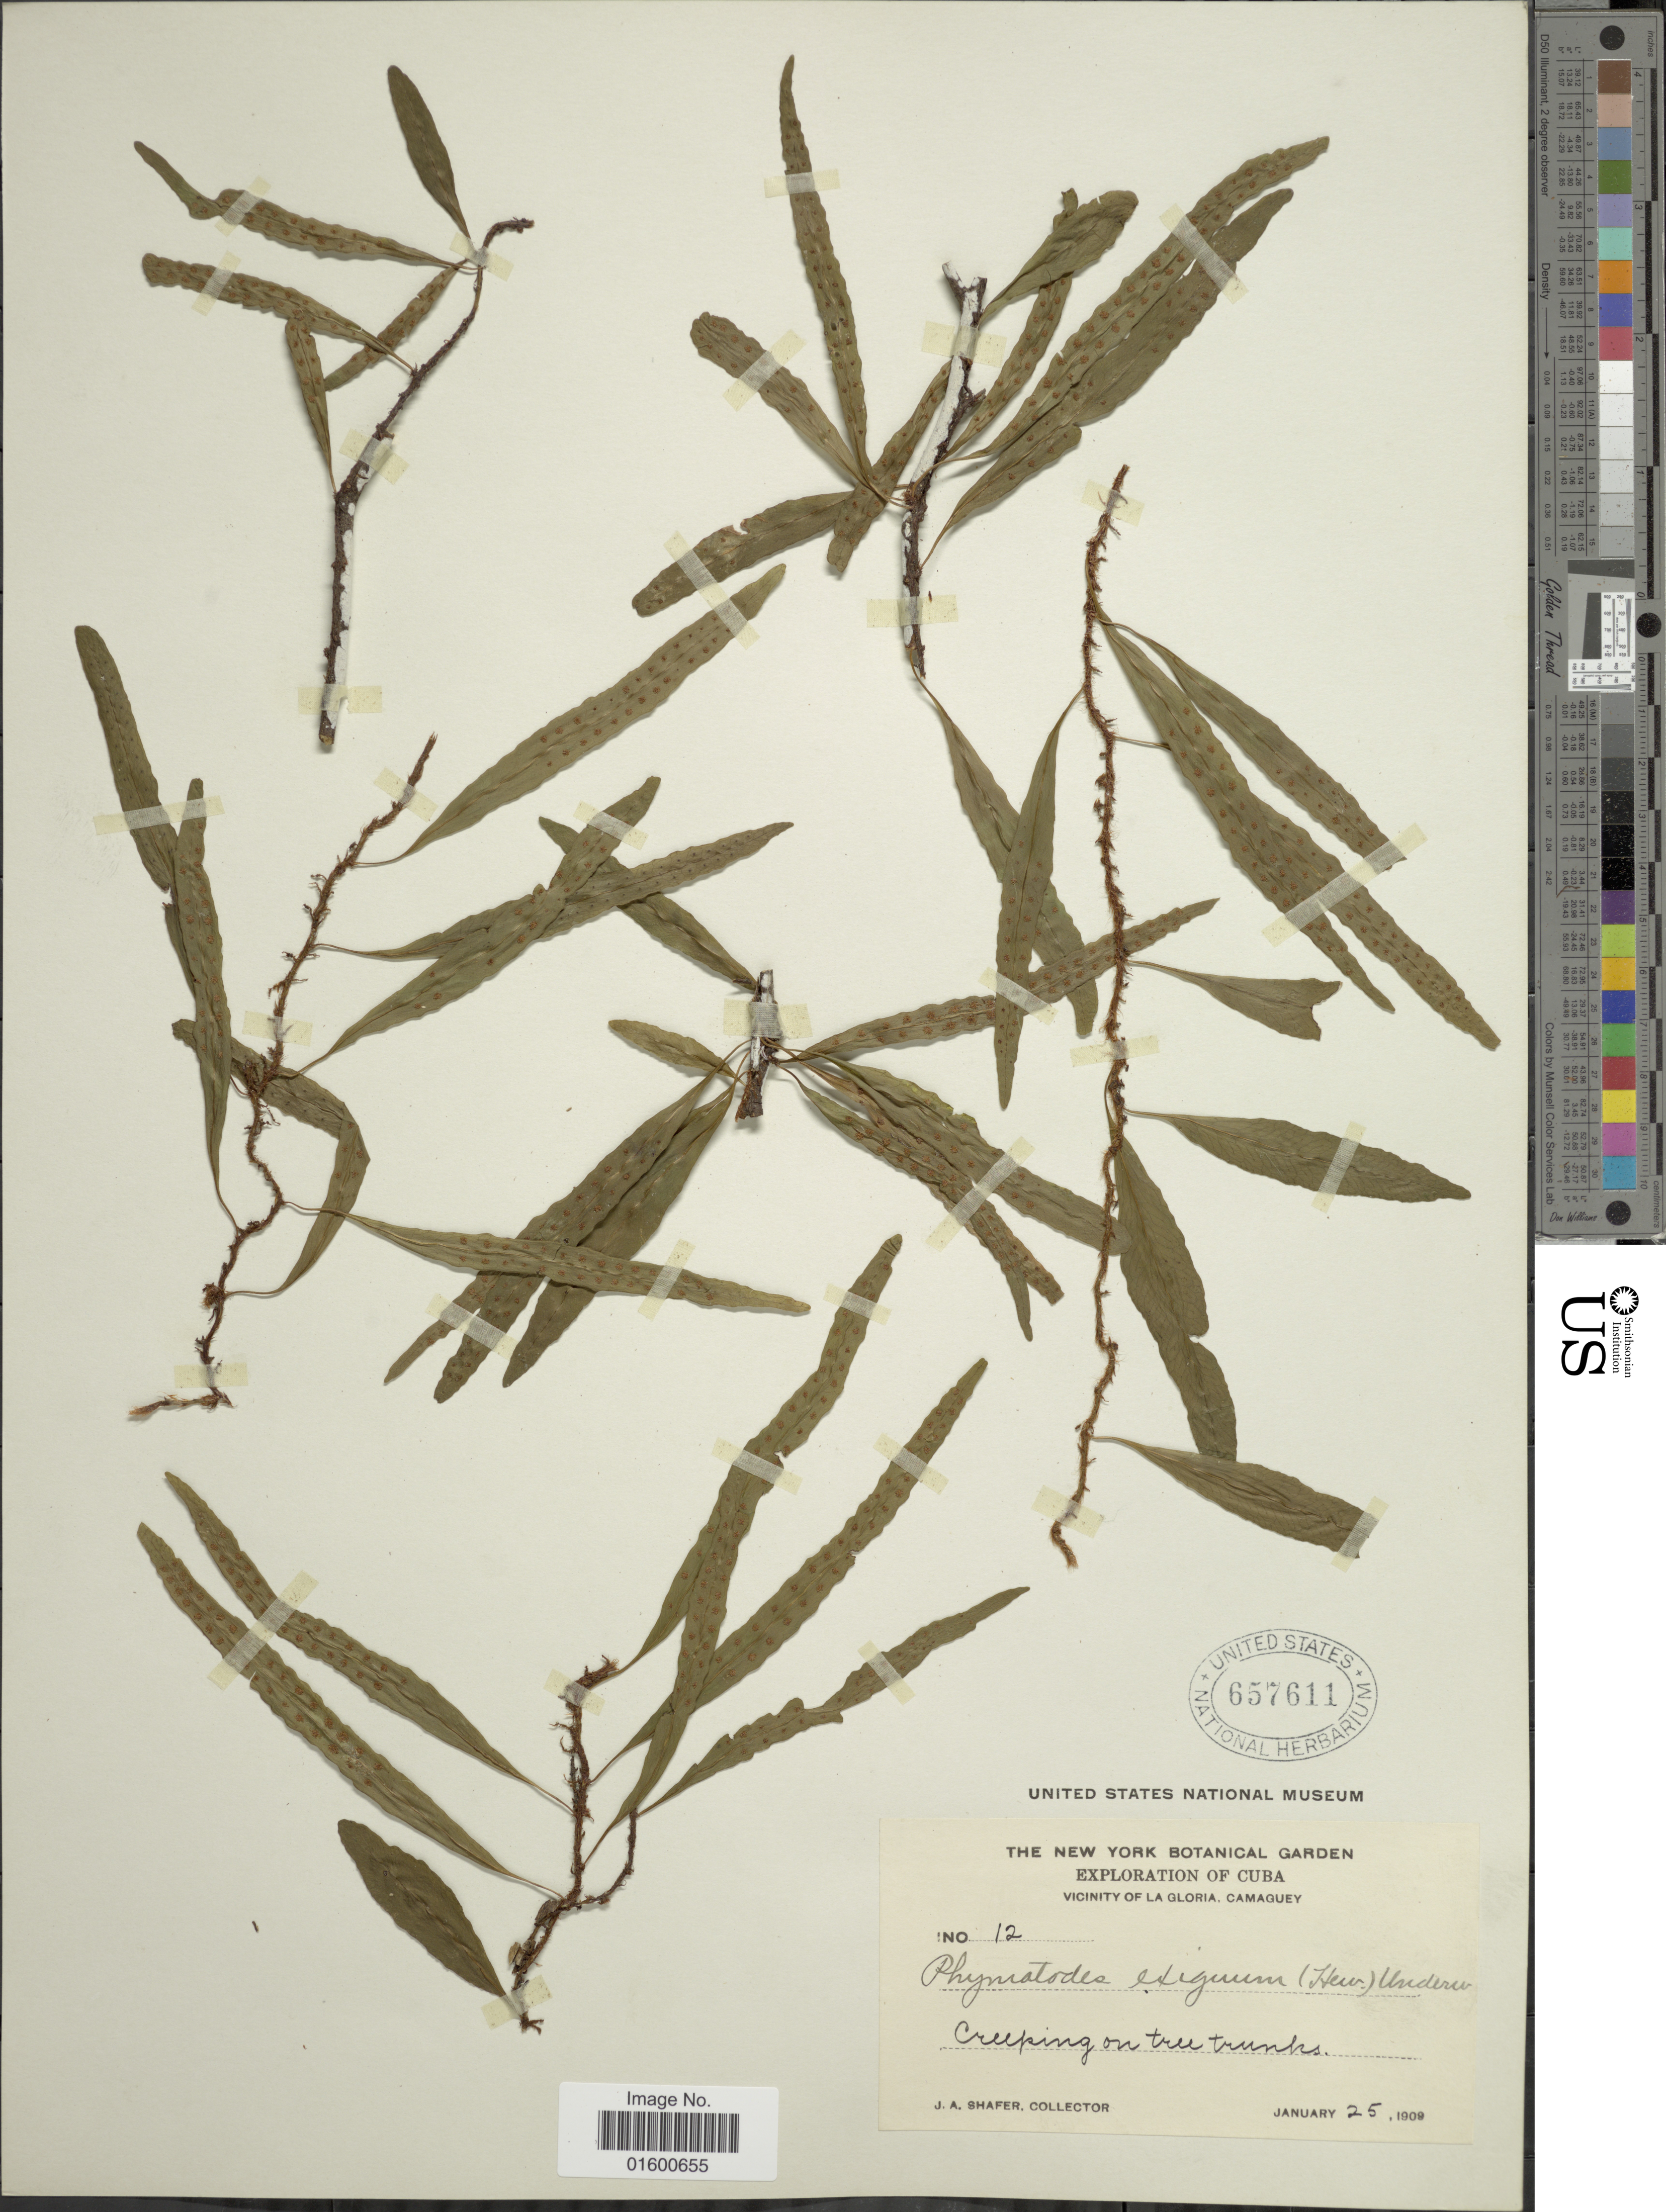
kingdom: Plantae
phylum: Tracheophyta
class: Polypodiopsida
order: Polypodiales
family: Polypodiaceae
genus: Microgramma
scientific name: Microgramma heterophylla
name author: (L.) Wherry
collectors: J. A. Shafer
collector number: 12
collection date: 1909-01-25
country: Cuba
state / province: Camagüey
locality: Vicinity of La Gloria, Camaguey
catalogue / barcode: US 657611